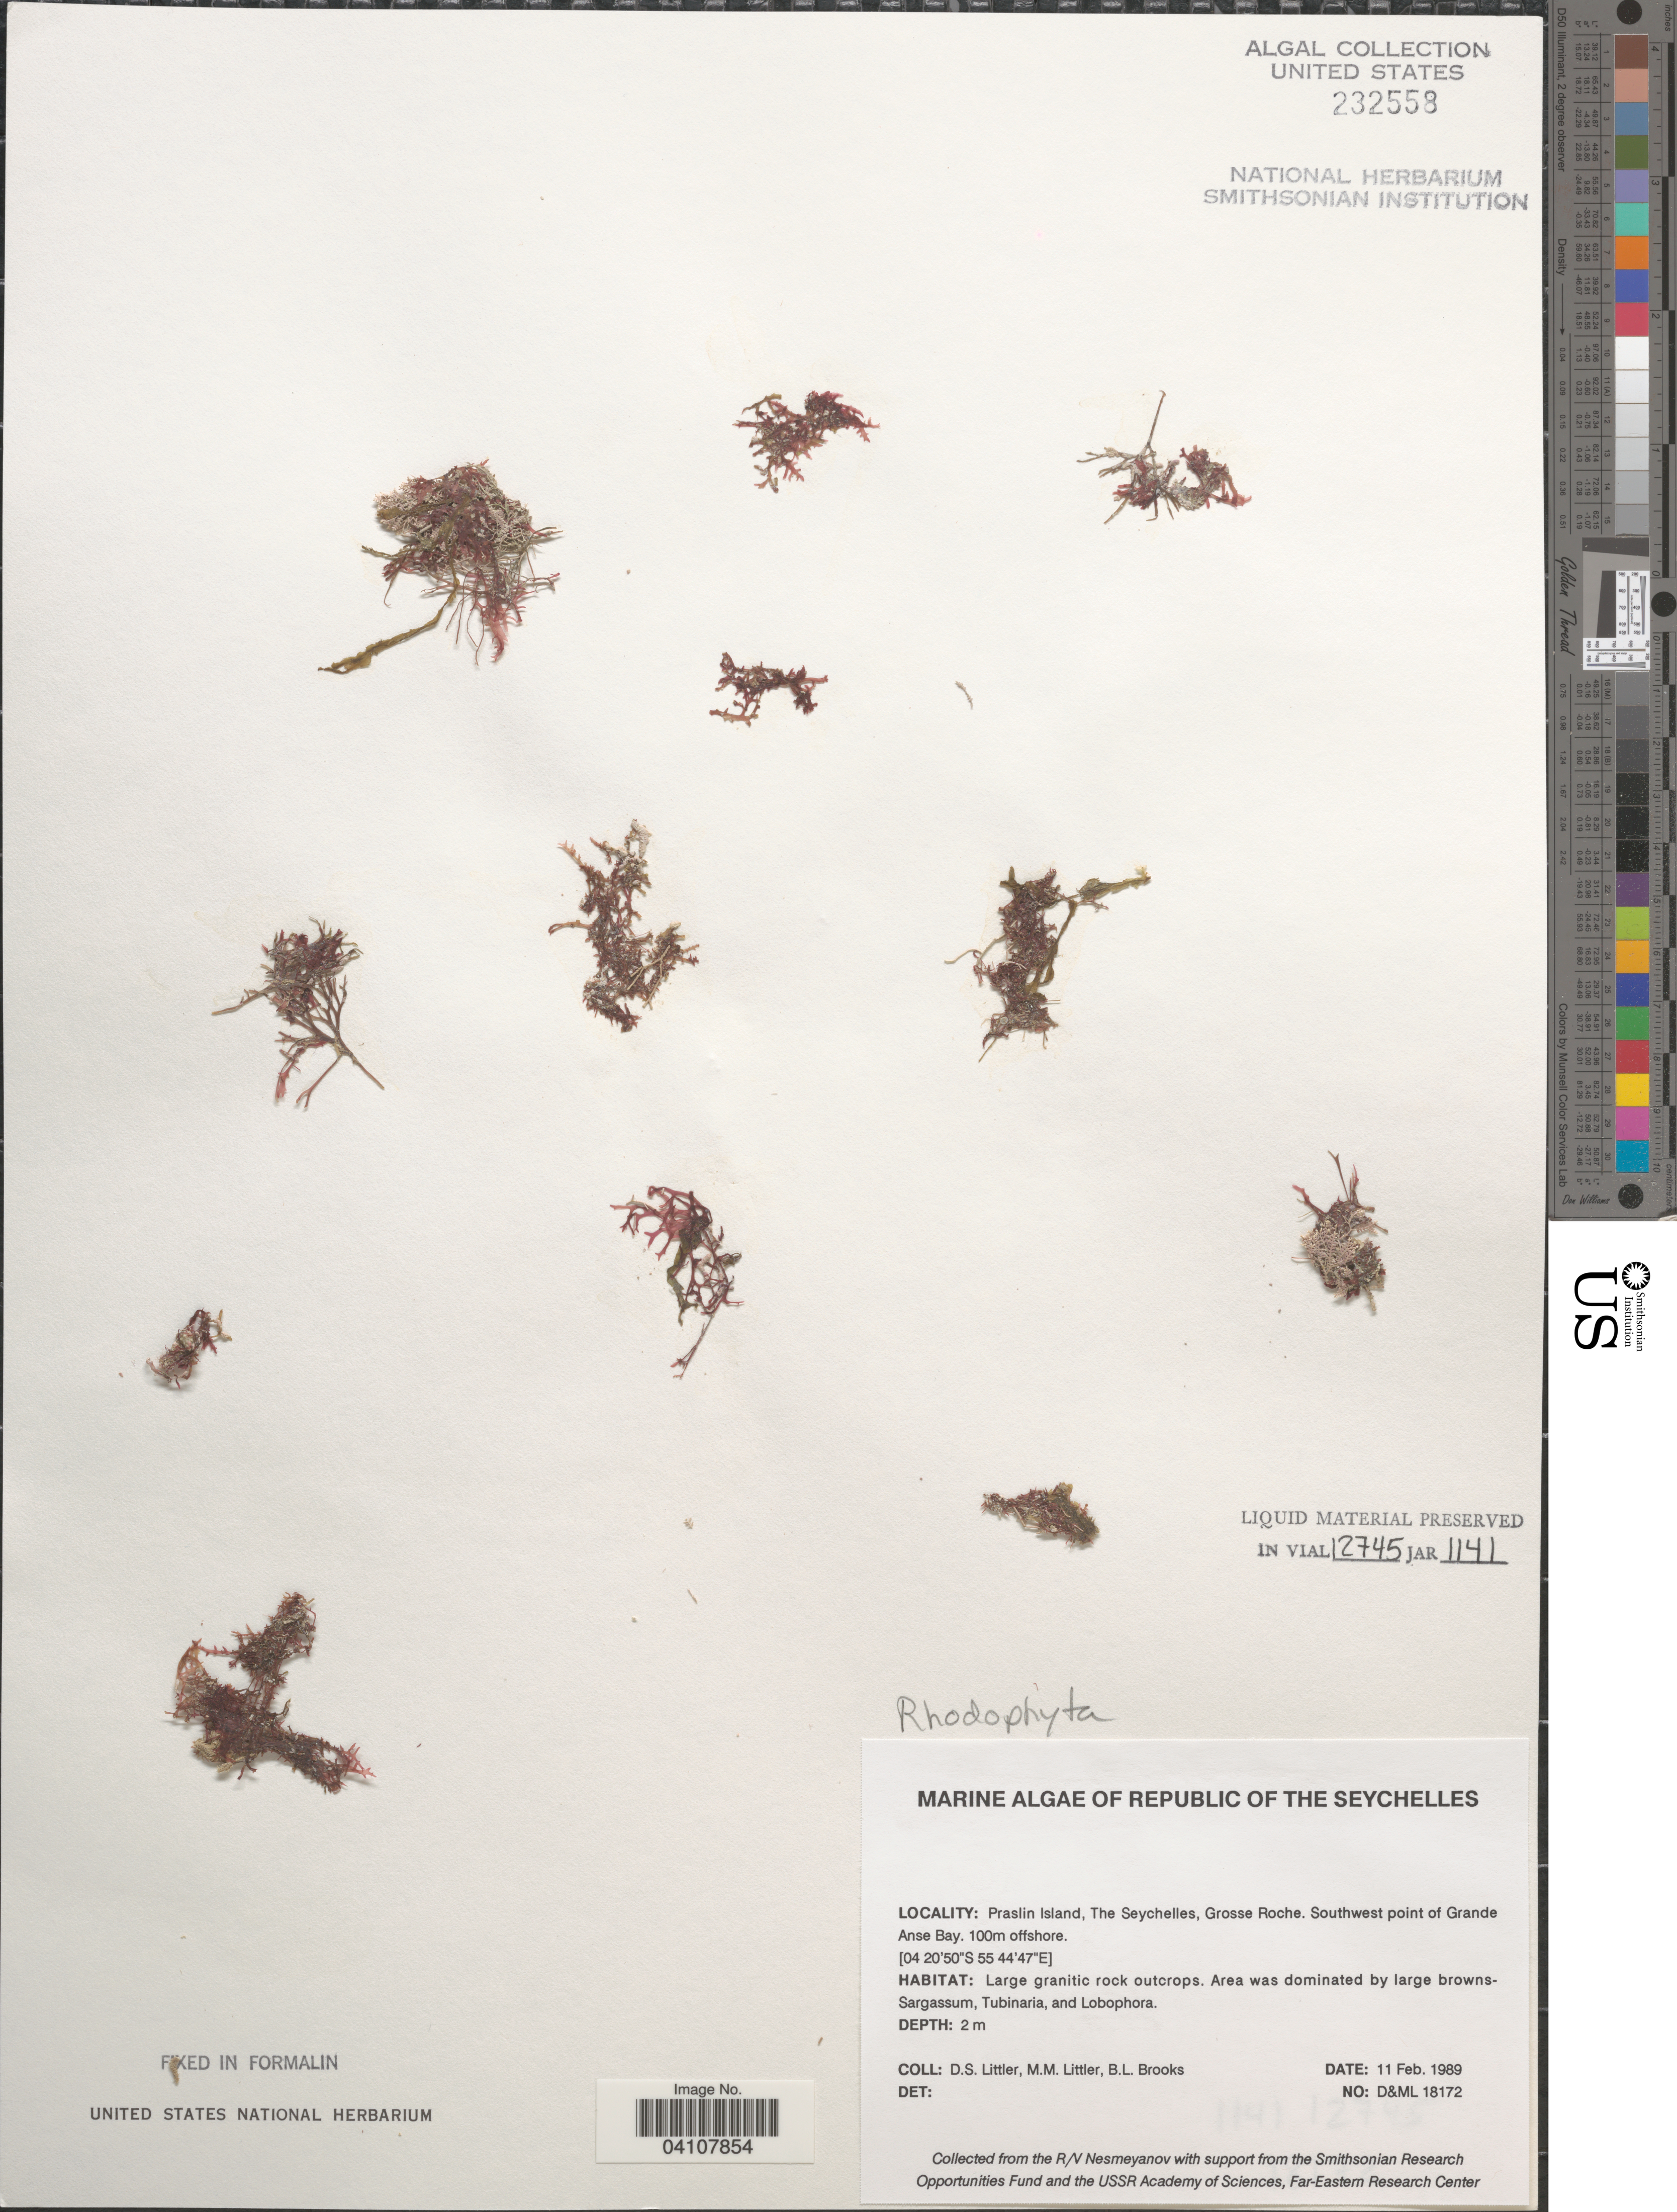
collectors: D. S. Littler & B. Brooks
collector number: D&ML18172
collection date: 1989-02-11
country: Seychelles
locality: Republic of the Seychelles. Praslin Island, Grosse Roche. Southwest point of Grande Anse Bay. 100m offshore.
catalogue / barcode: US 232558